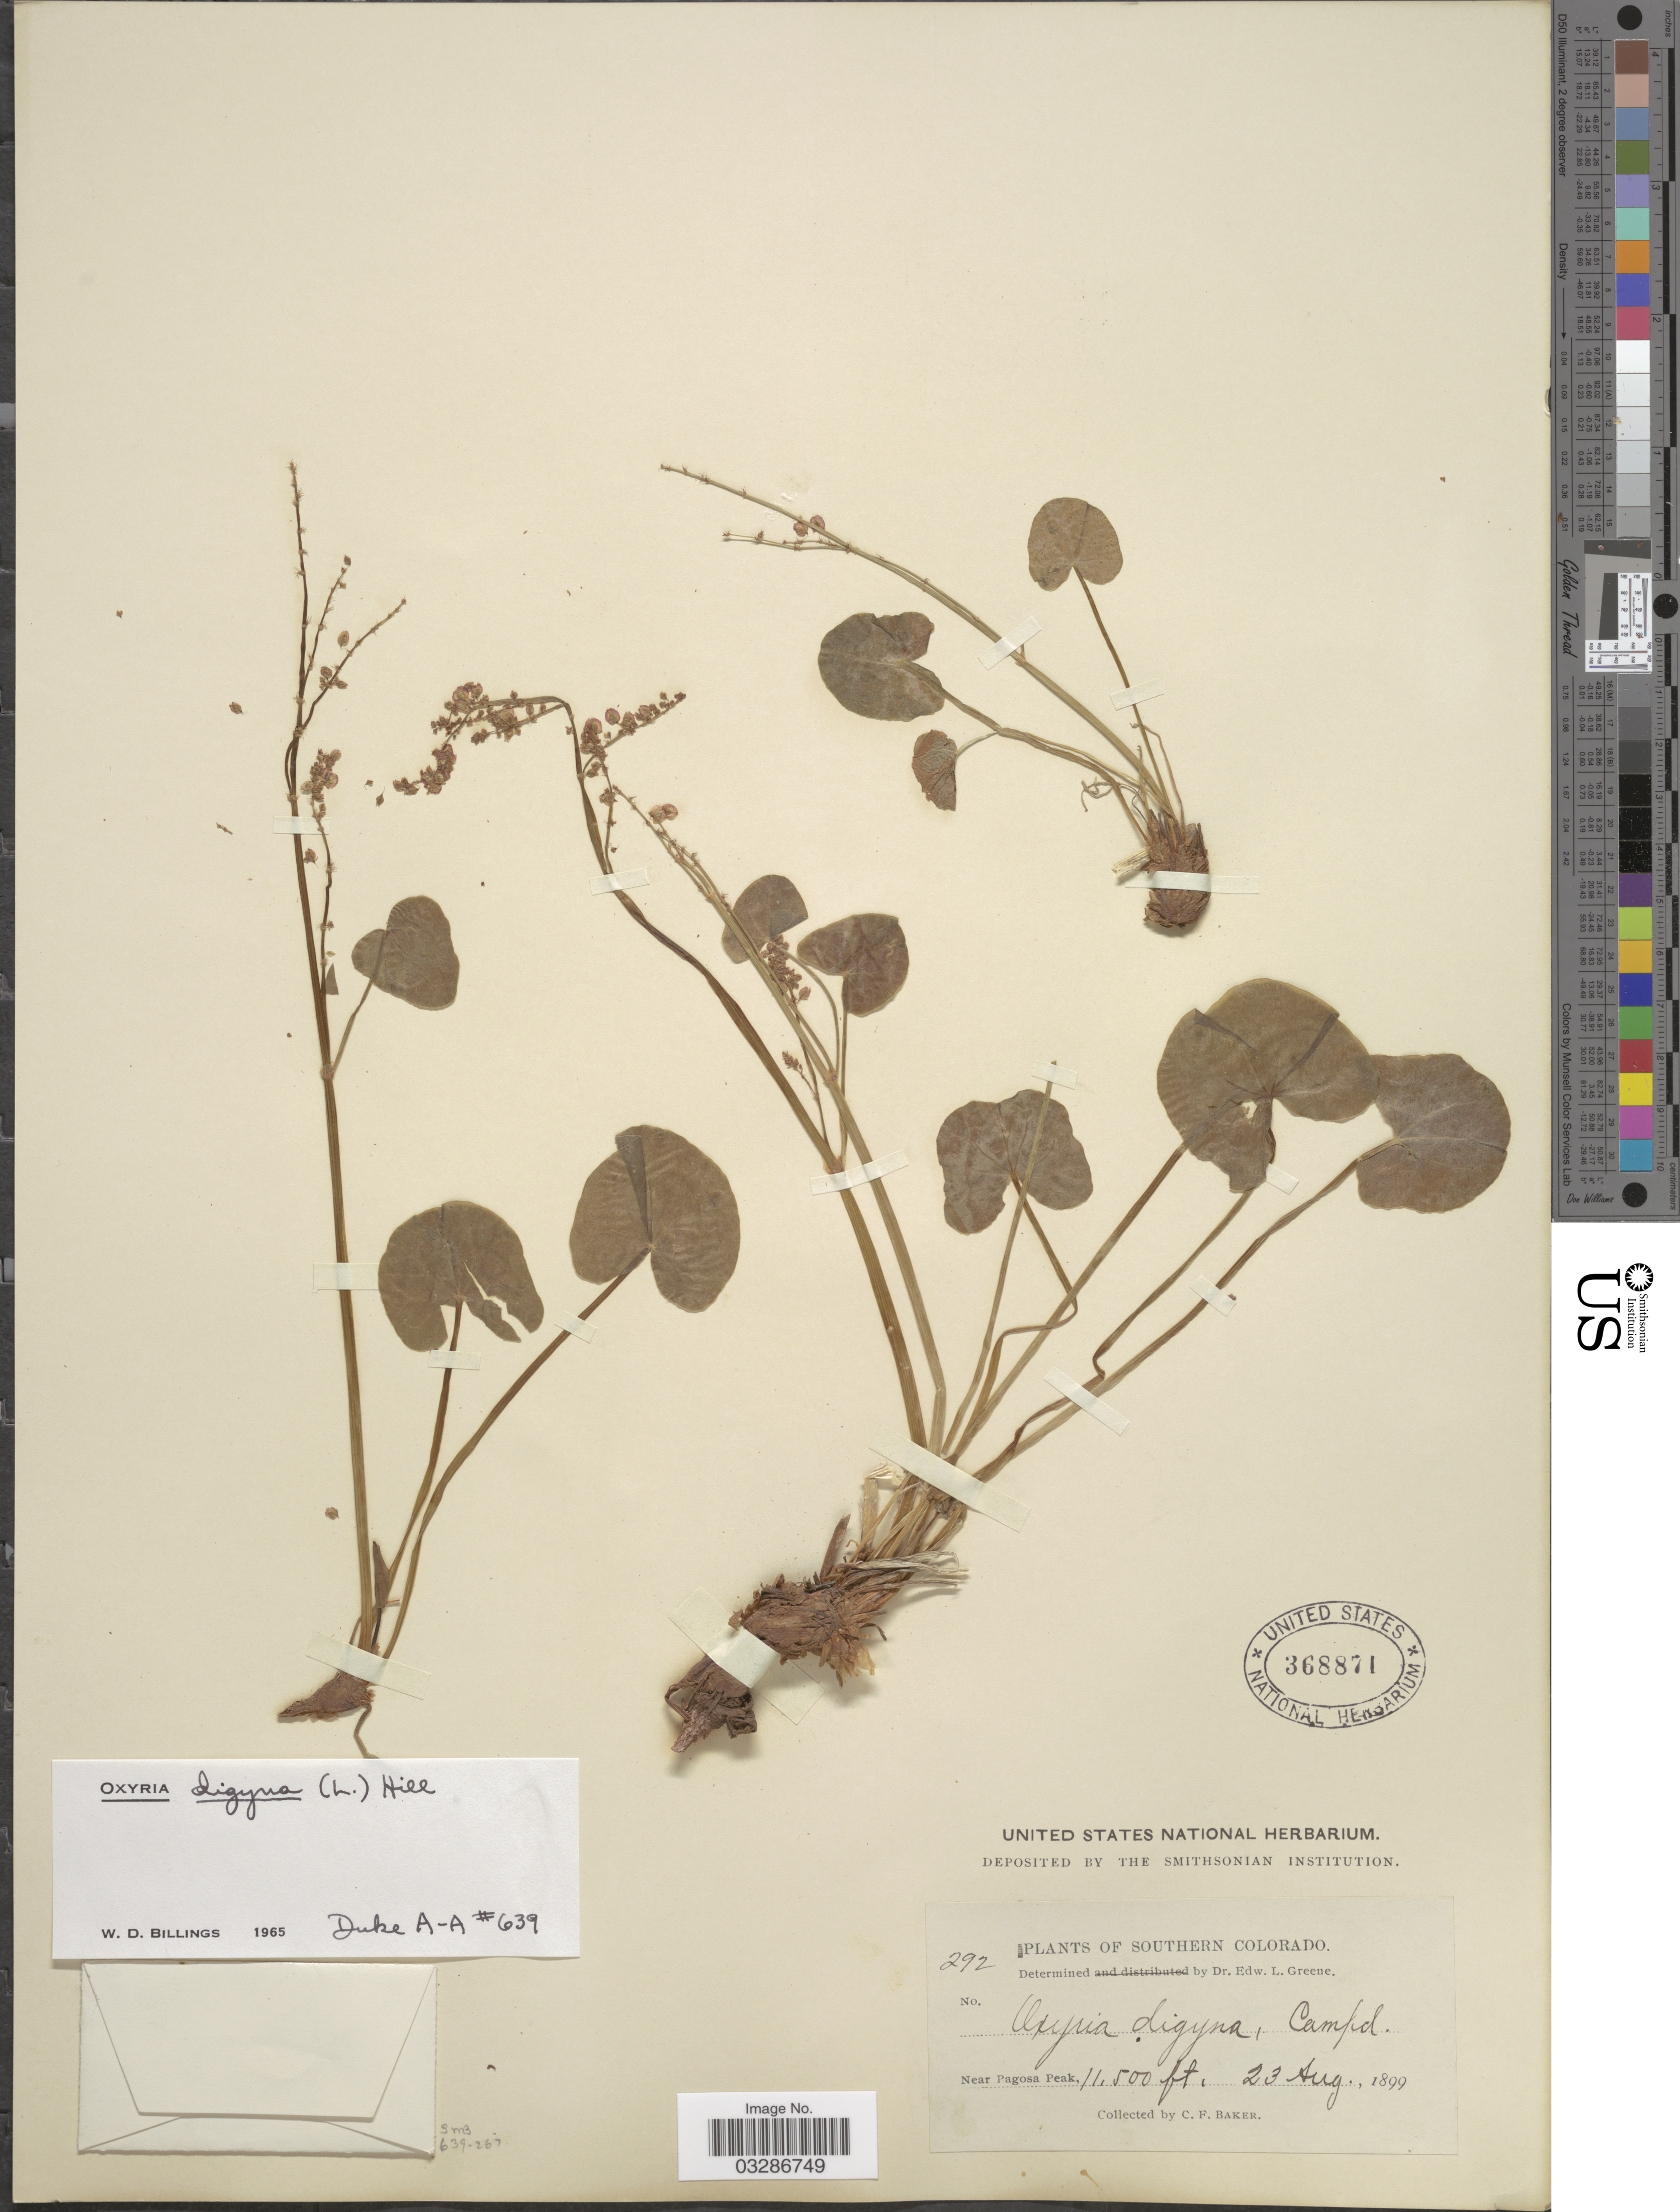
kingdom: Plantae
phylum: Tracheophyta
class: Magnoliopsida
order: Caryophyllales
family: Polygonaceae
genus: Oxyria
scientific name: Oxyria digyna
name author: (L.) Hill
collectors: C. F. Baker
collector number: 292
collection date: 1899-08-23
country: United States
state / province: Colorado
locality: Southern Colorado. Near Pagosa Peak.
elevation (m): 3505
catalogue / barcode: US 368871